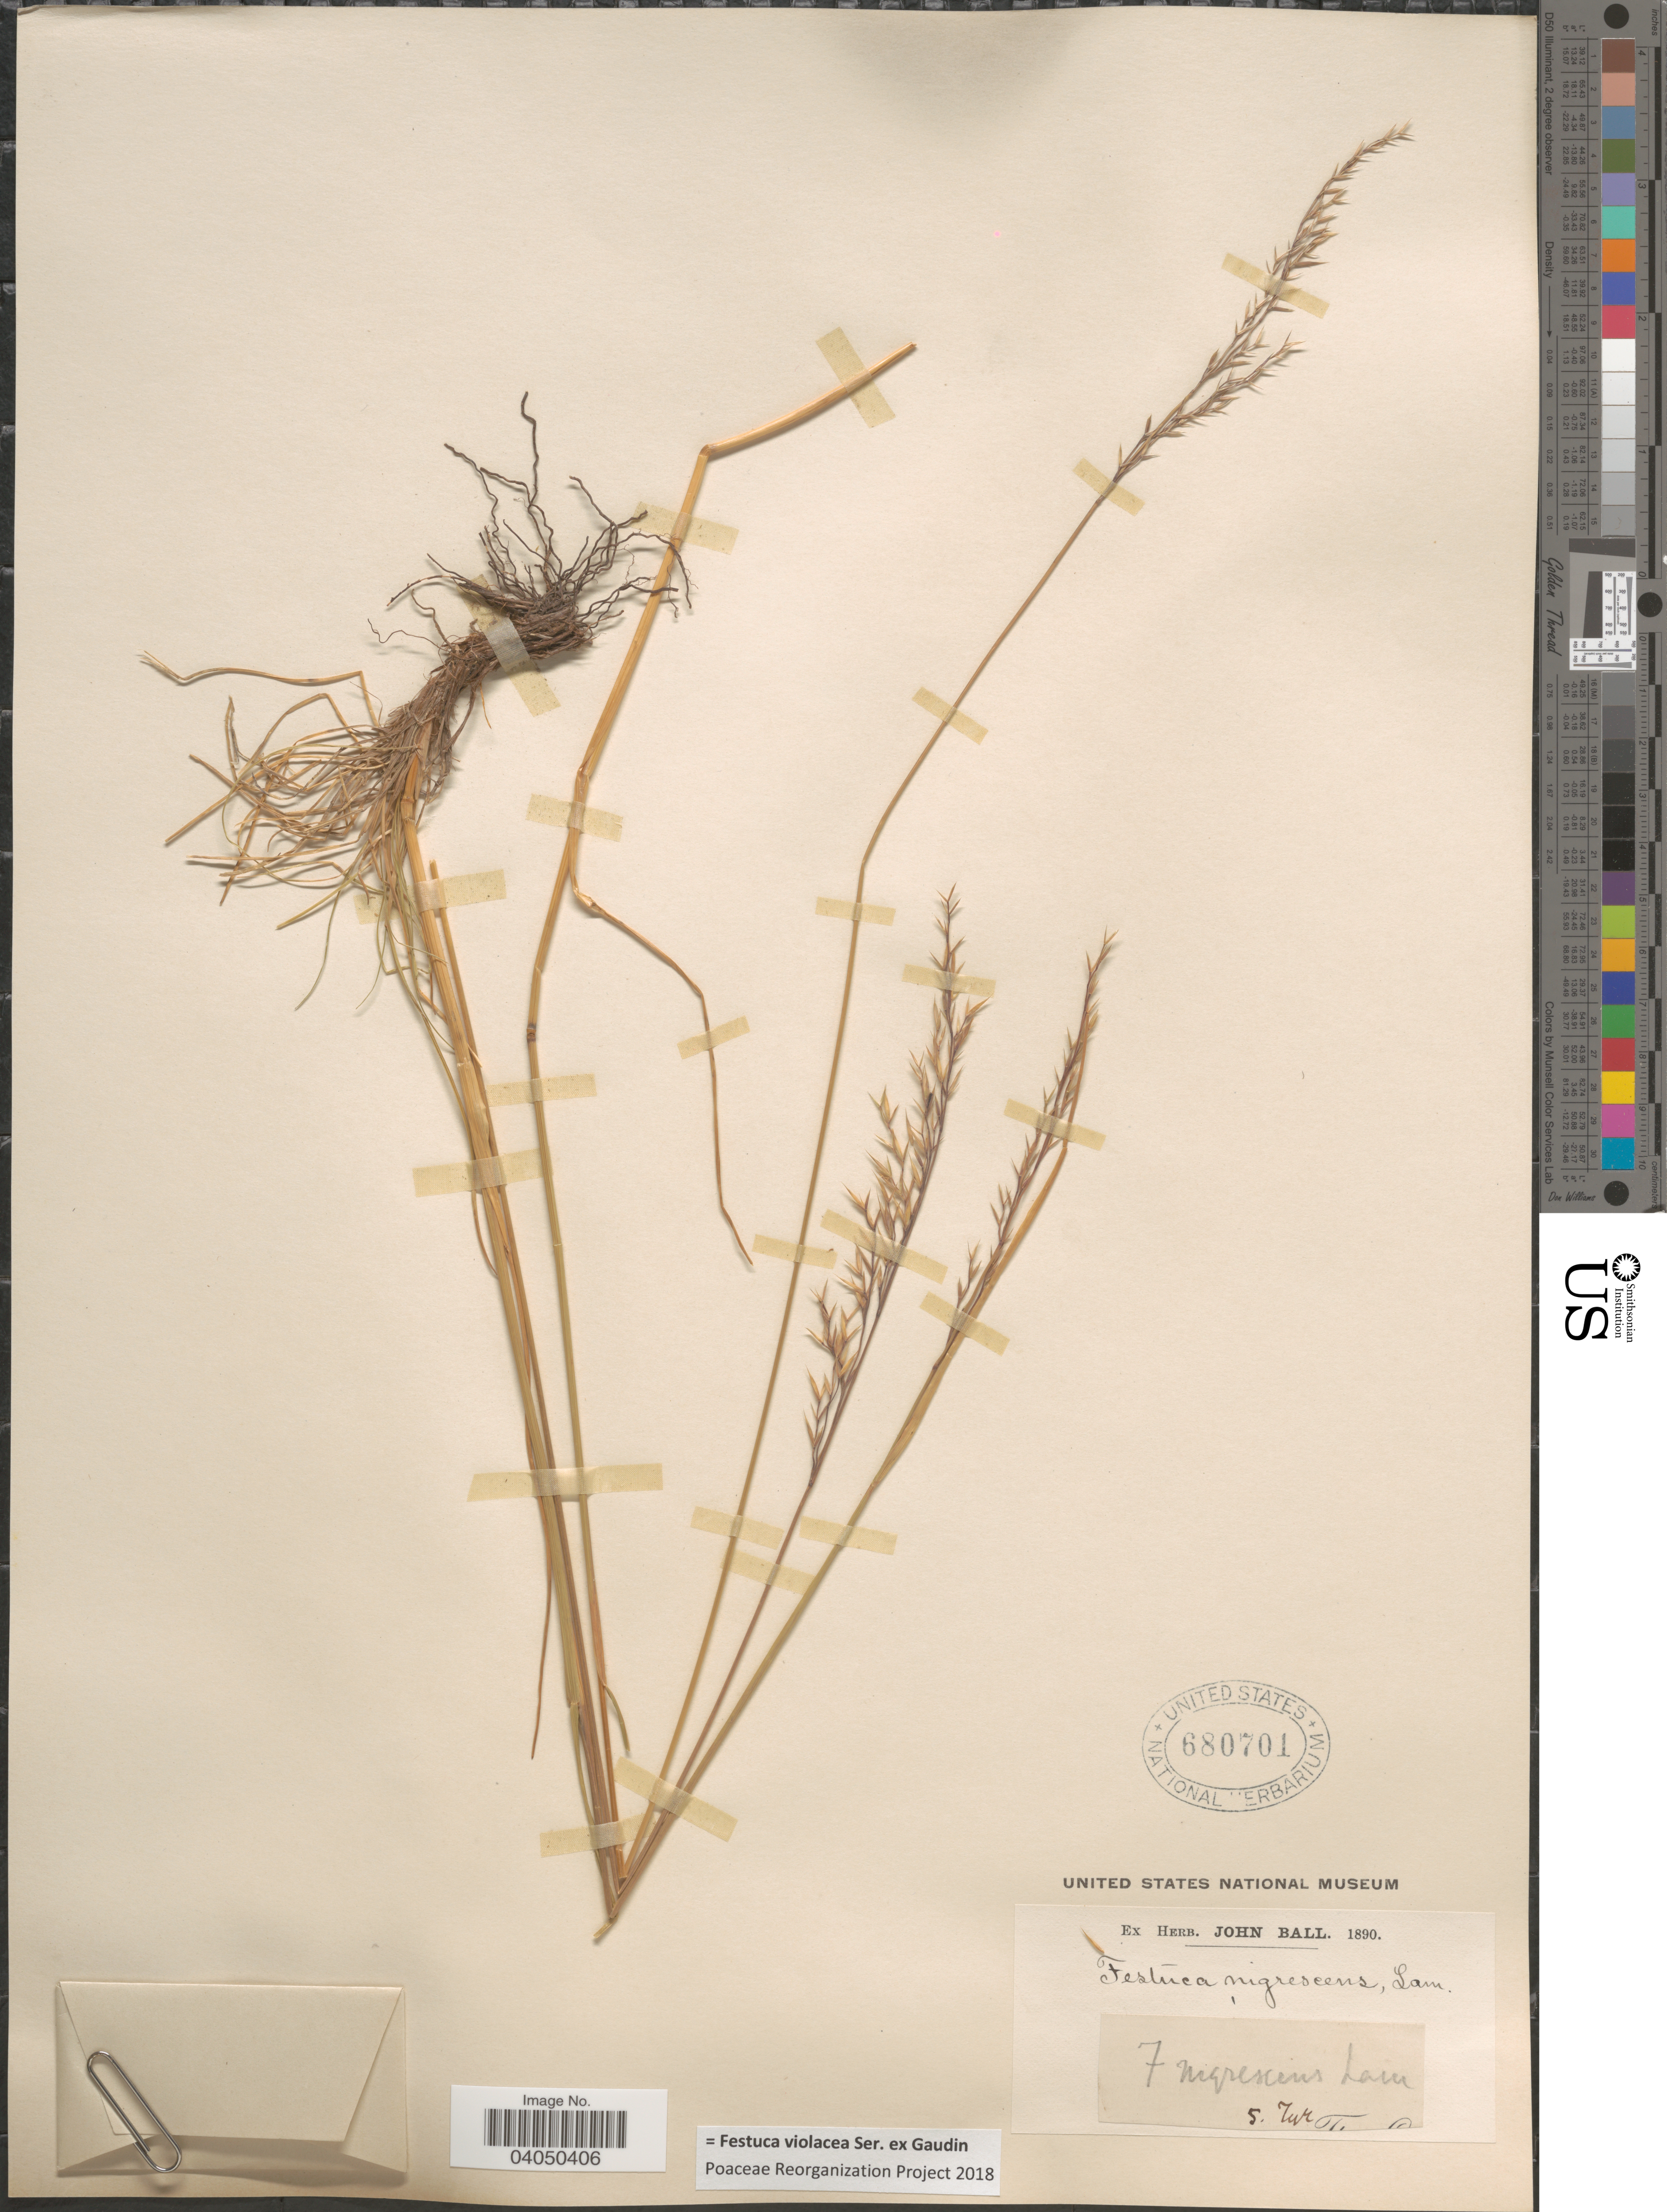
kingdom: Plantae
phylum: Tracheophyta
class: Liliopsida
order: Poales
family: Poaceae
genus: Festuca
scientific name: Festuca violacea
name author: Gaudin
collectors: ex herb. John Ball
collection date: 1890-06-05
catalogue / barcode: US 680701